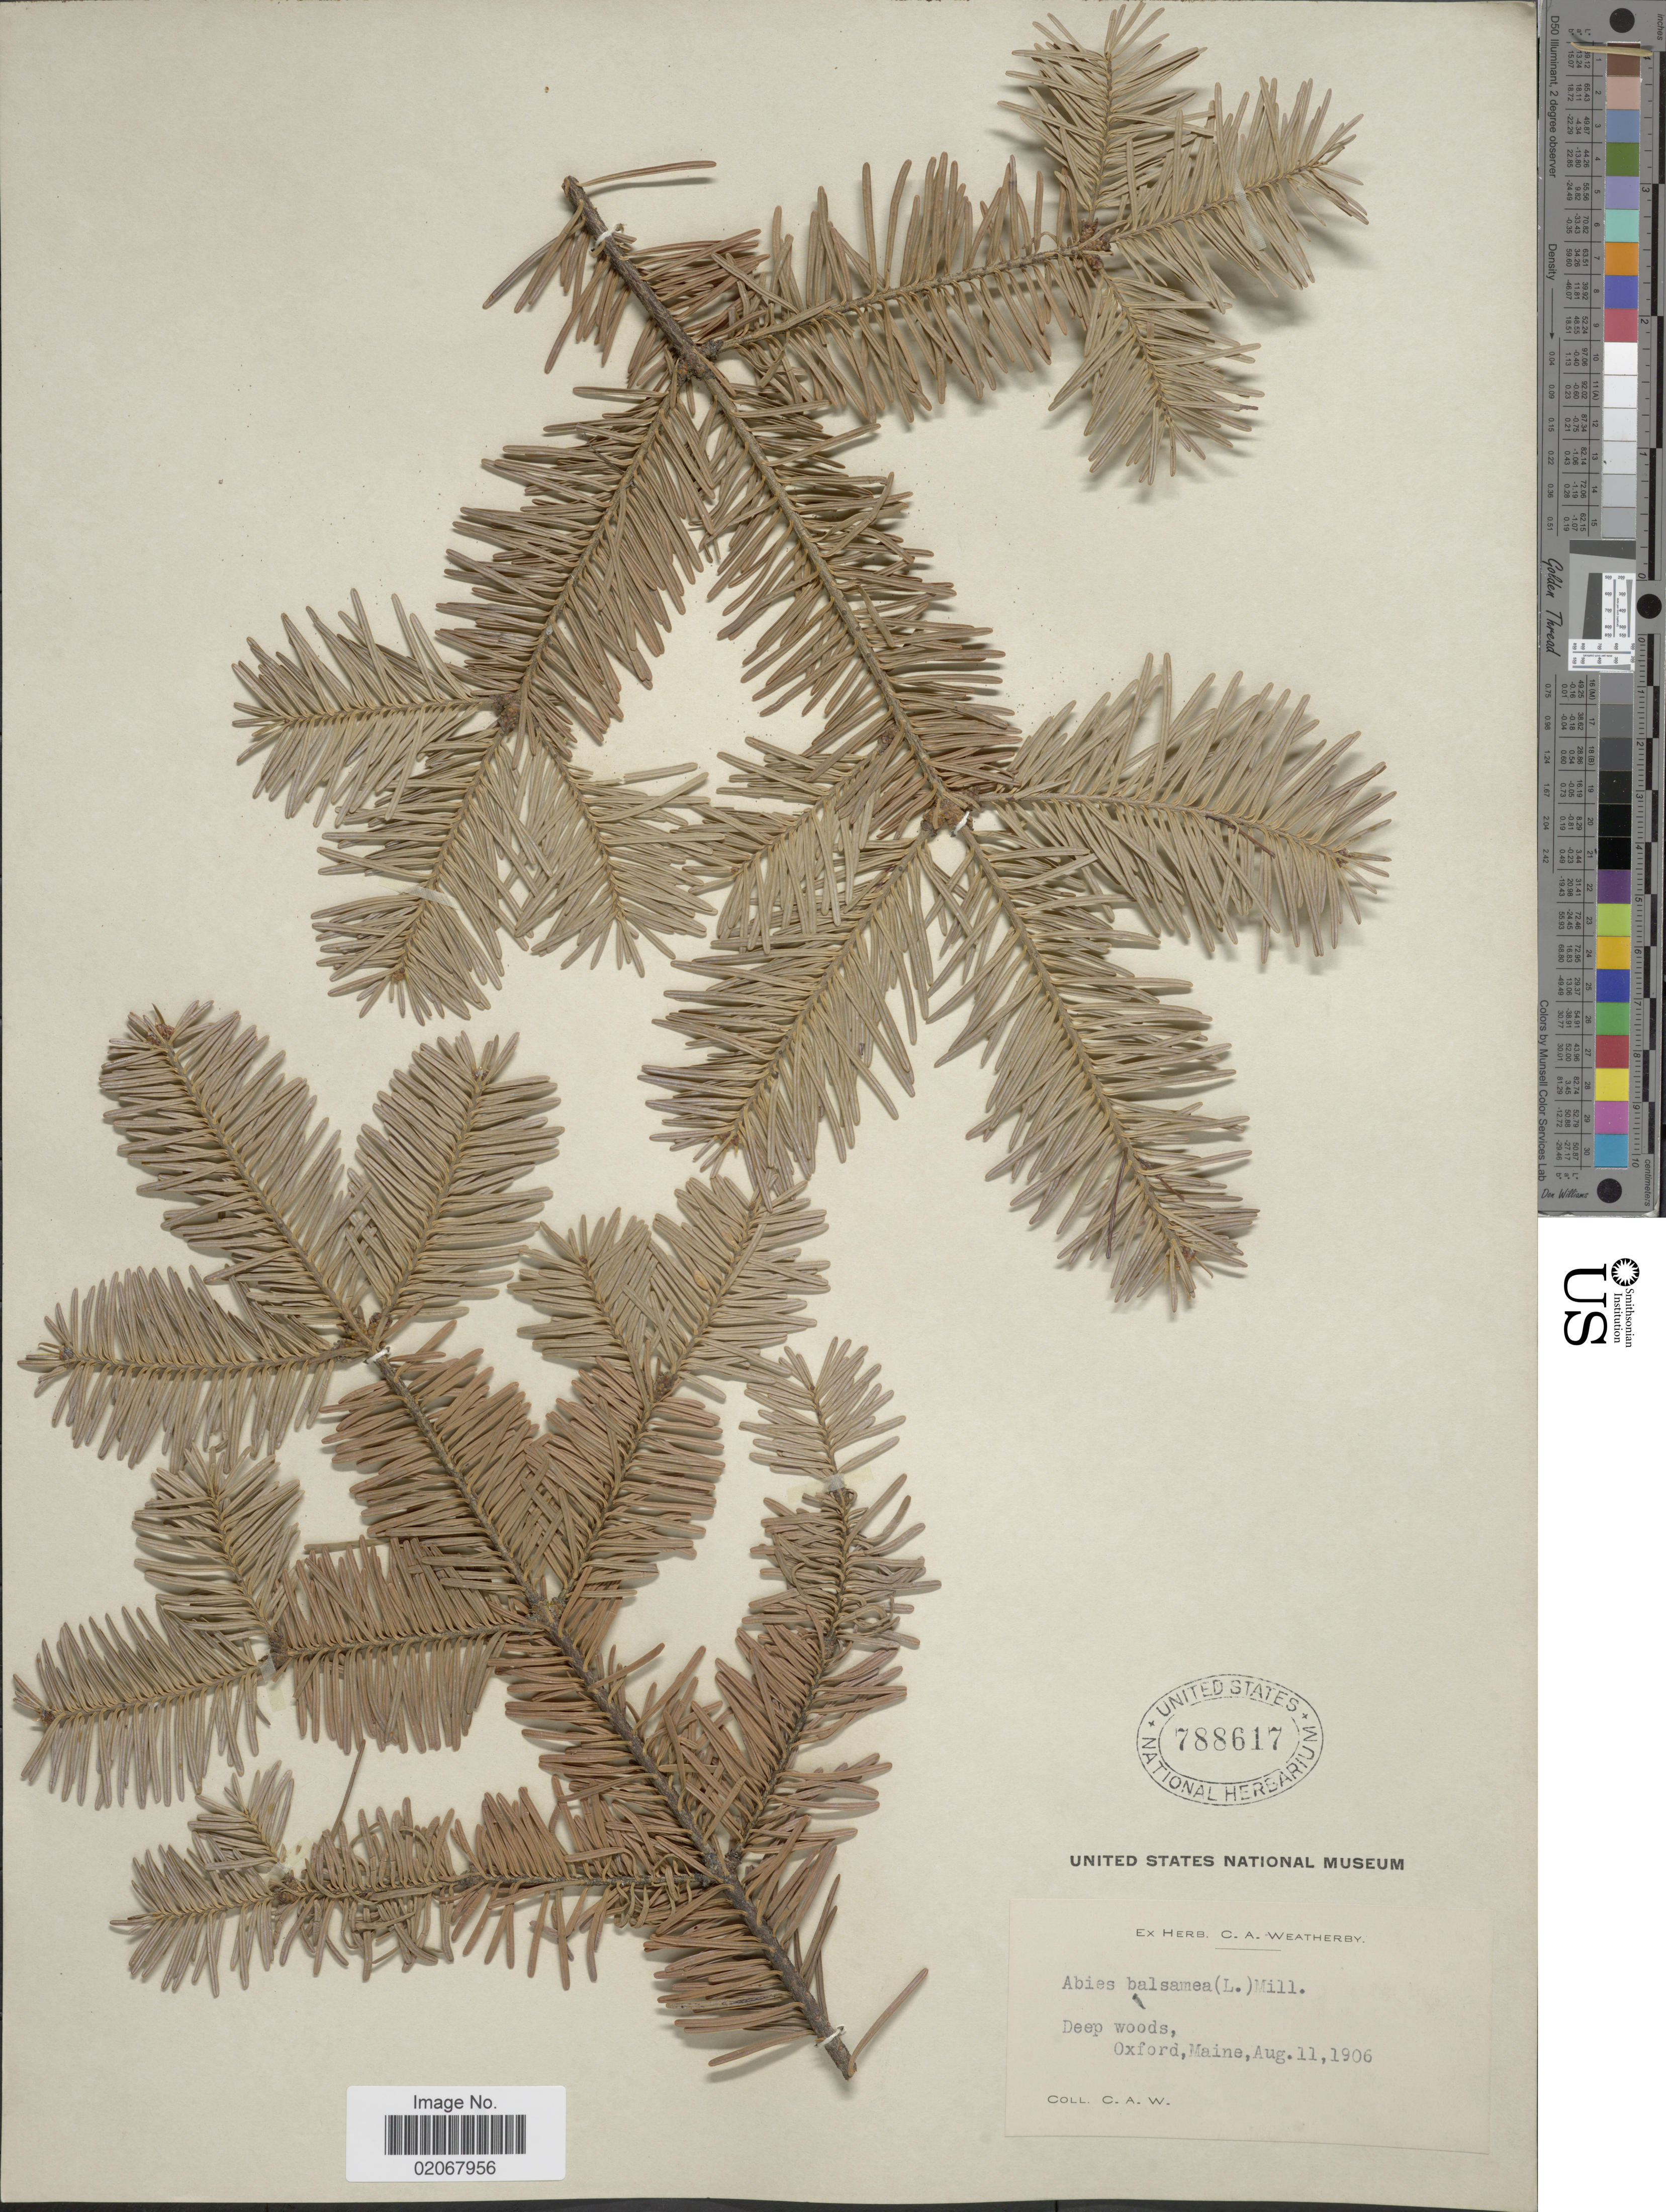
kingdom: Plantae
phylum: Tracheophyta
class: Pinopsida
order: Pinales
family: Pinaceae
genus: Abies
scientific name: Abies balsamea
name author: (L.) Mill.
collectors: C. A. Weatherby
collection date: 1906-08-11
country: United States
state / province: Maine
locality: Oxford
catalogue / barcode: US 788617